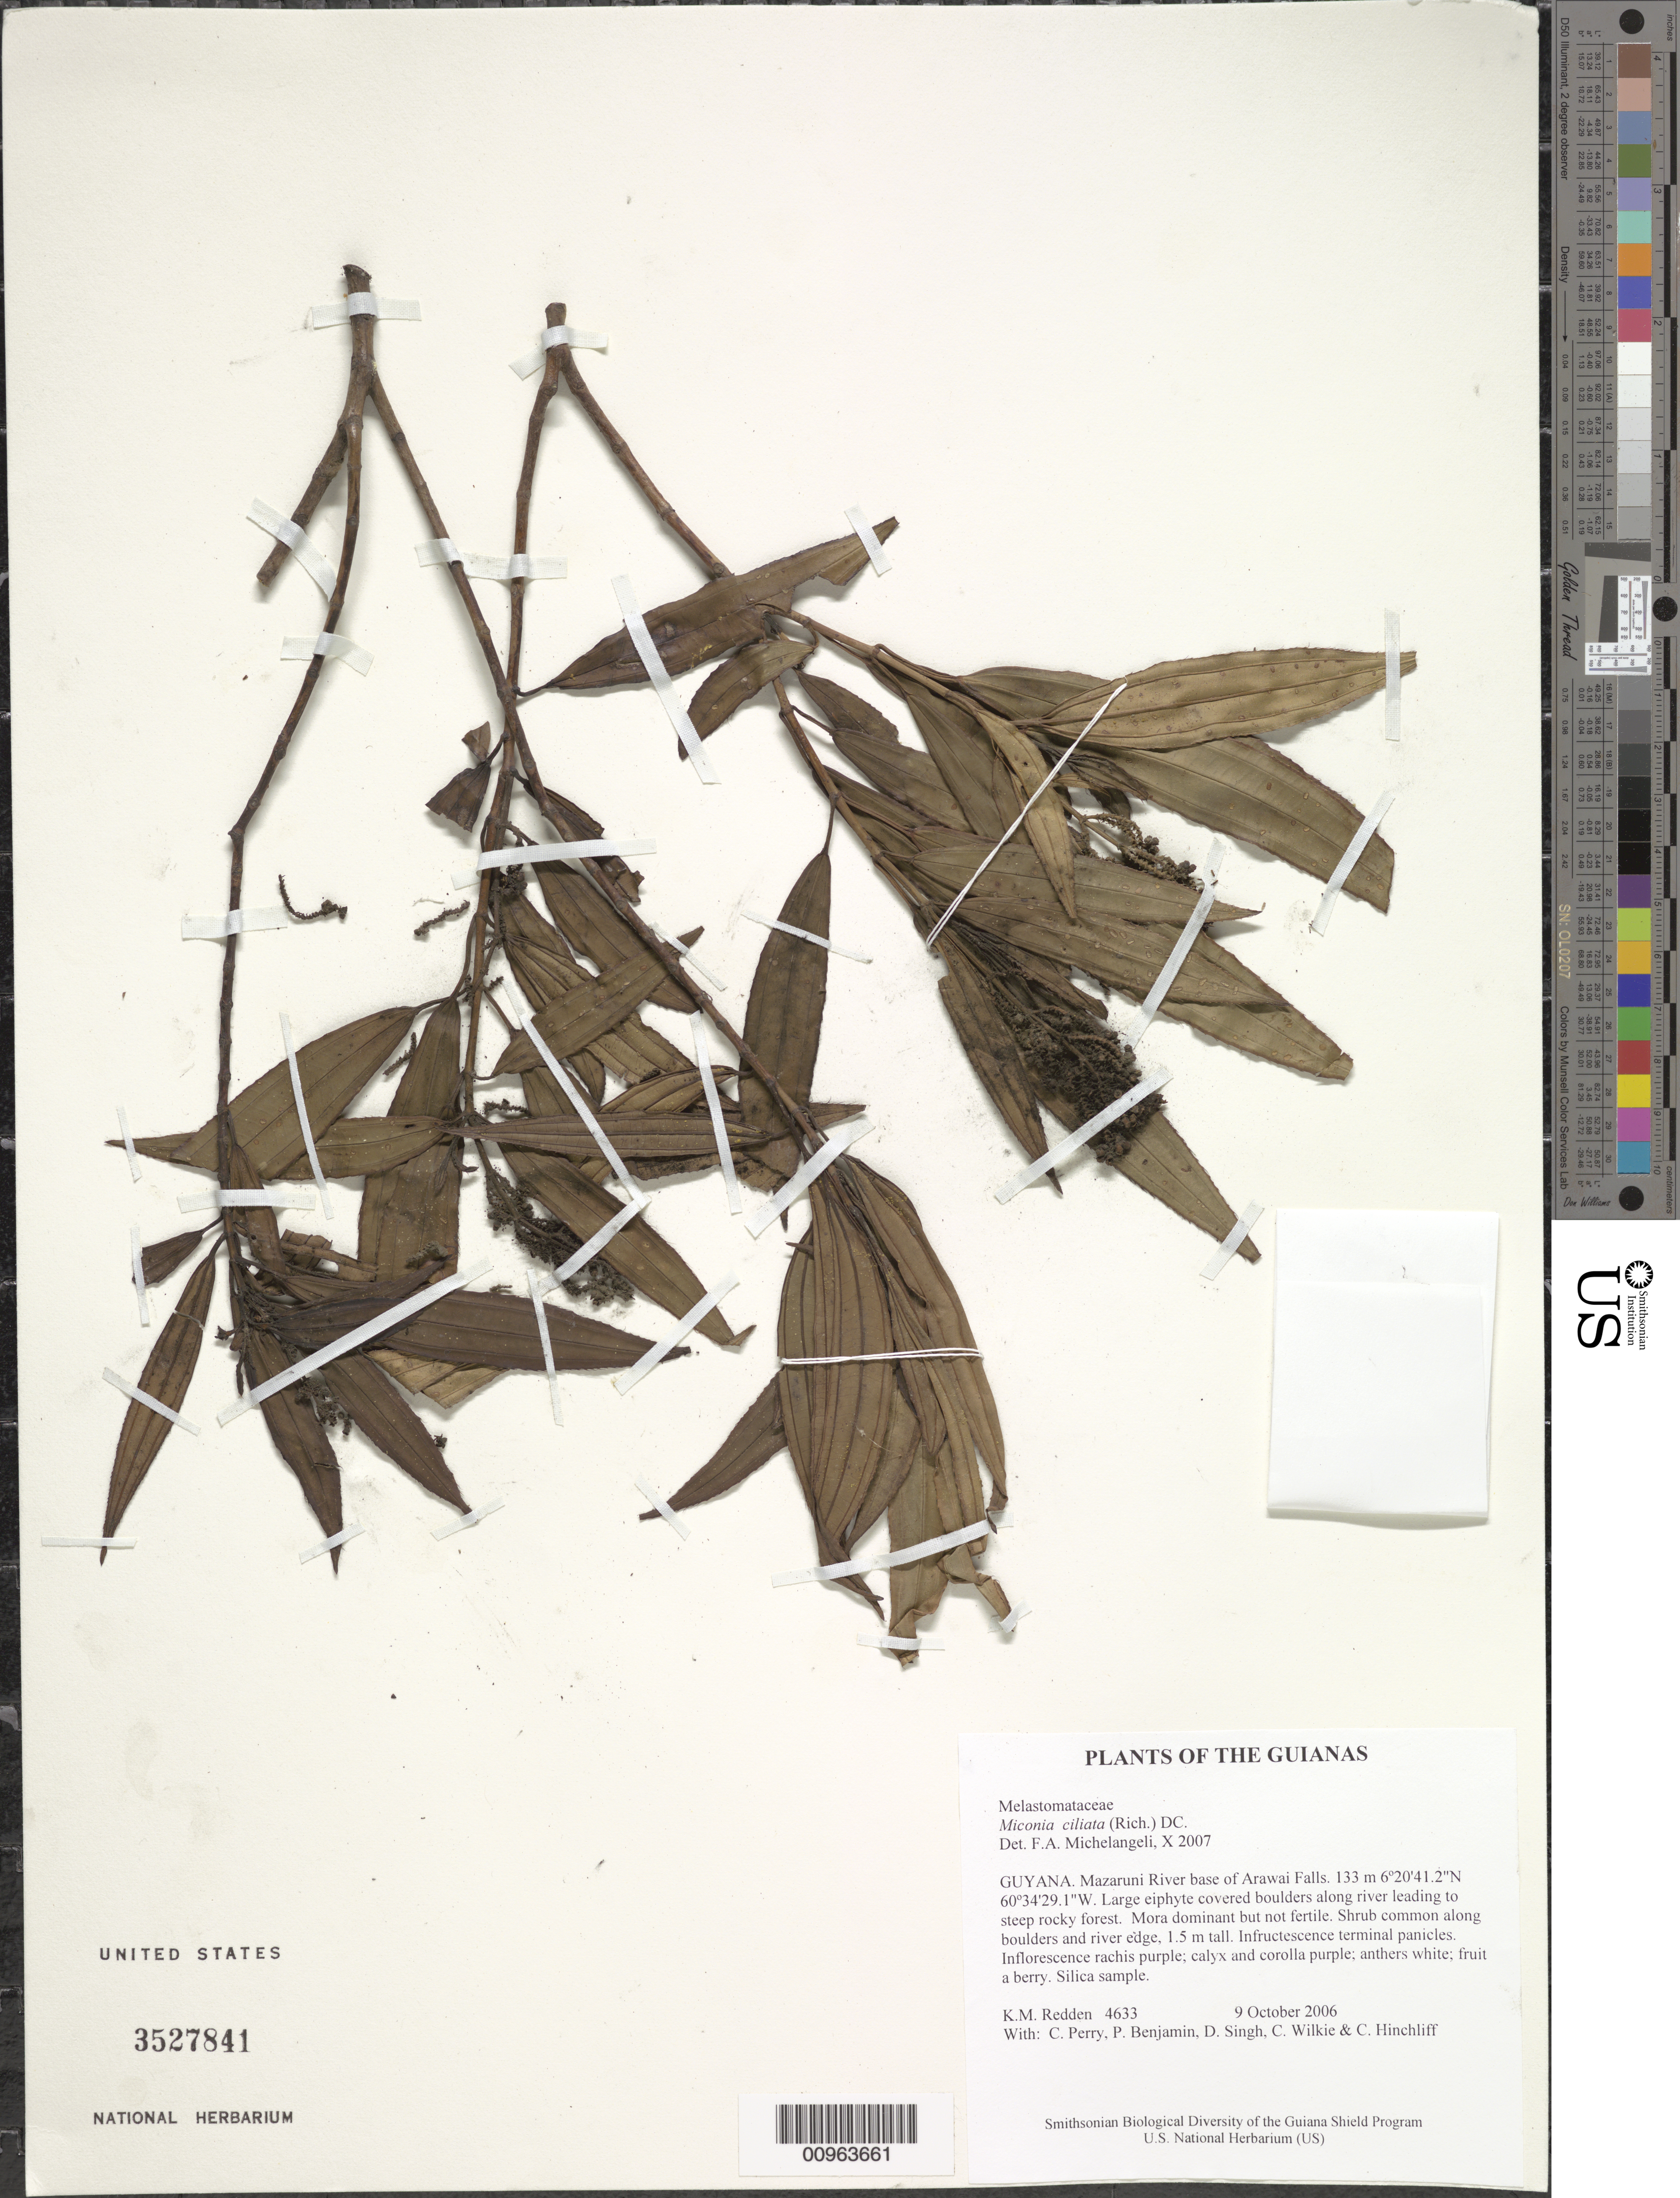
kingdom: Plantae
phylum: Tracheophyta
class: Magnoliopsida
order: Myrtales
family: Melastomataceae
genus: Miconia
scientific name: Miconia ciliata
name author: (Rich.) DC.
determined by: Michelangeli, F. A.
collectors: K. M. Redden, C. Perry, P. Benjamin, D. Singh, C. Wilkie & C. E. Hinchliff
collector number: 4633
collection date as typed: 9 October 2006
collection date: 2006-10-09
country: Guyana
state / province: Cuyuni-Mazaruni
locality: Mazaruni River base of Arawai Falls.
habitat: Large epiphyte covered boulders along river leading to steep rocky forest. Mora dominant but not fertile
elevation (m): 133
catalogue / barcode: US 3527841